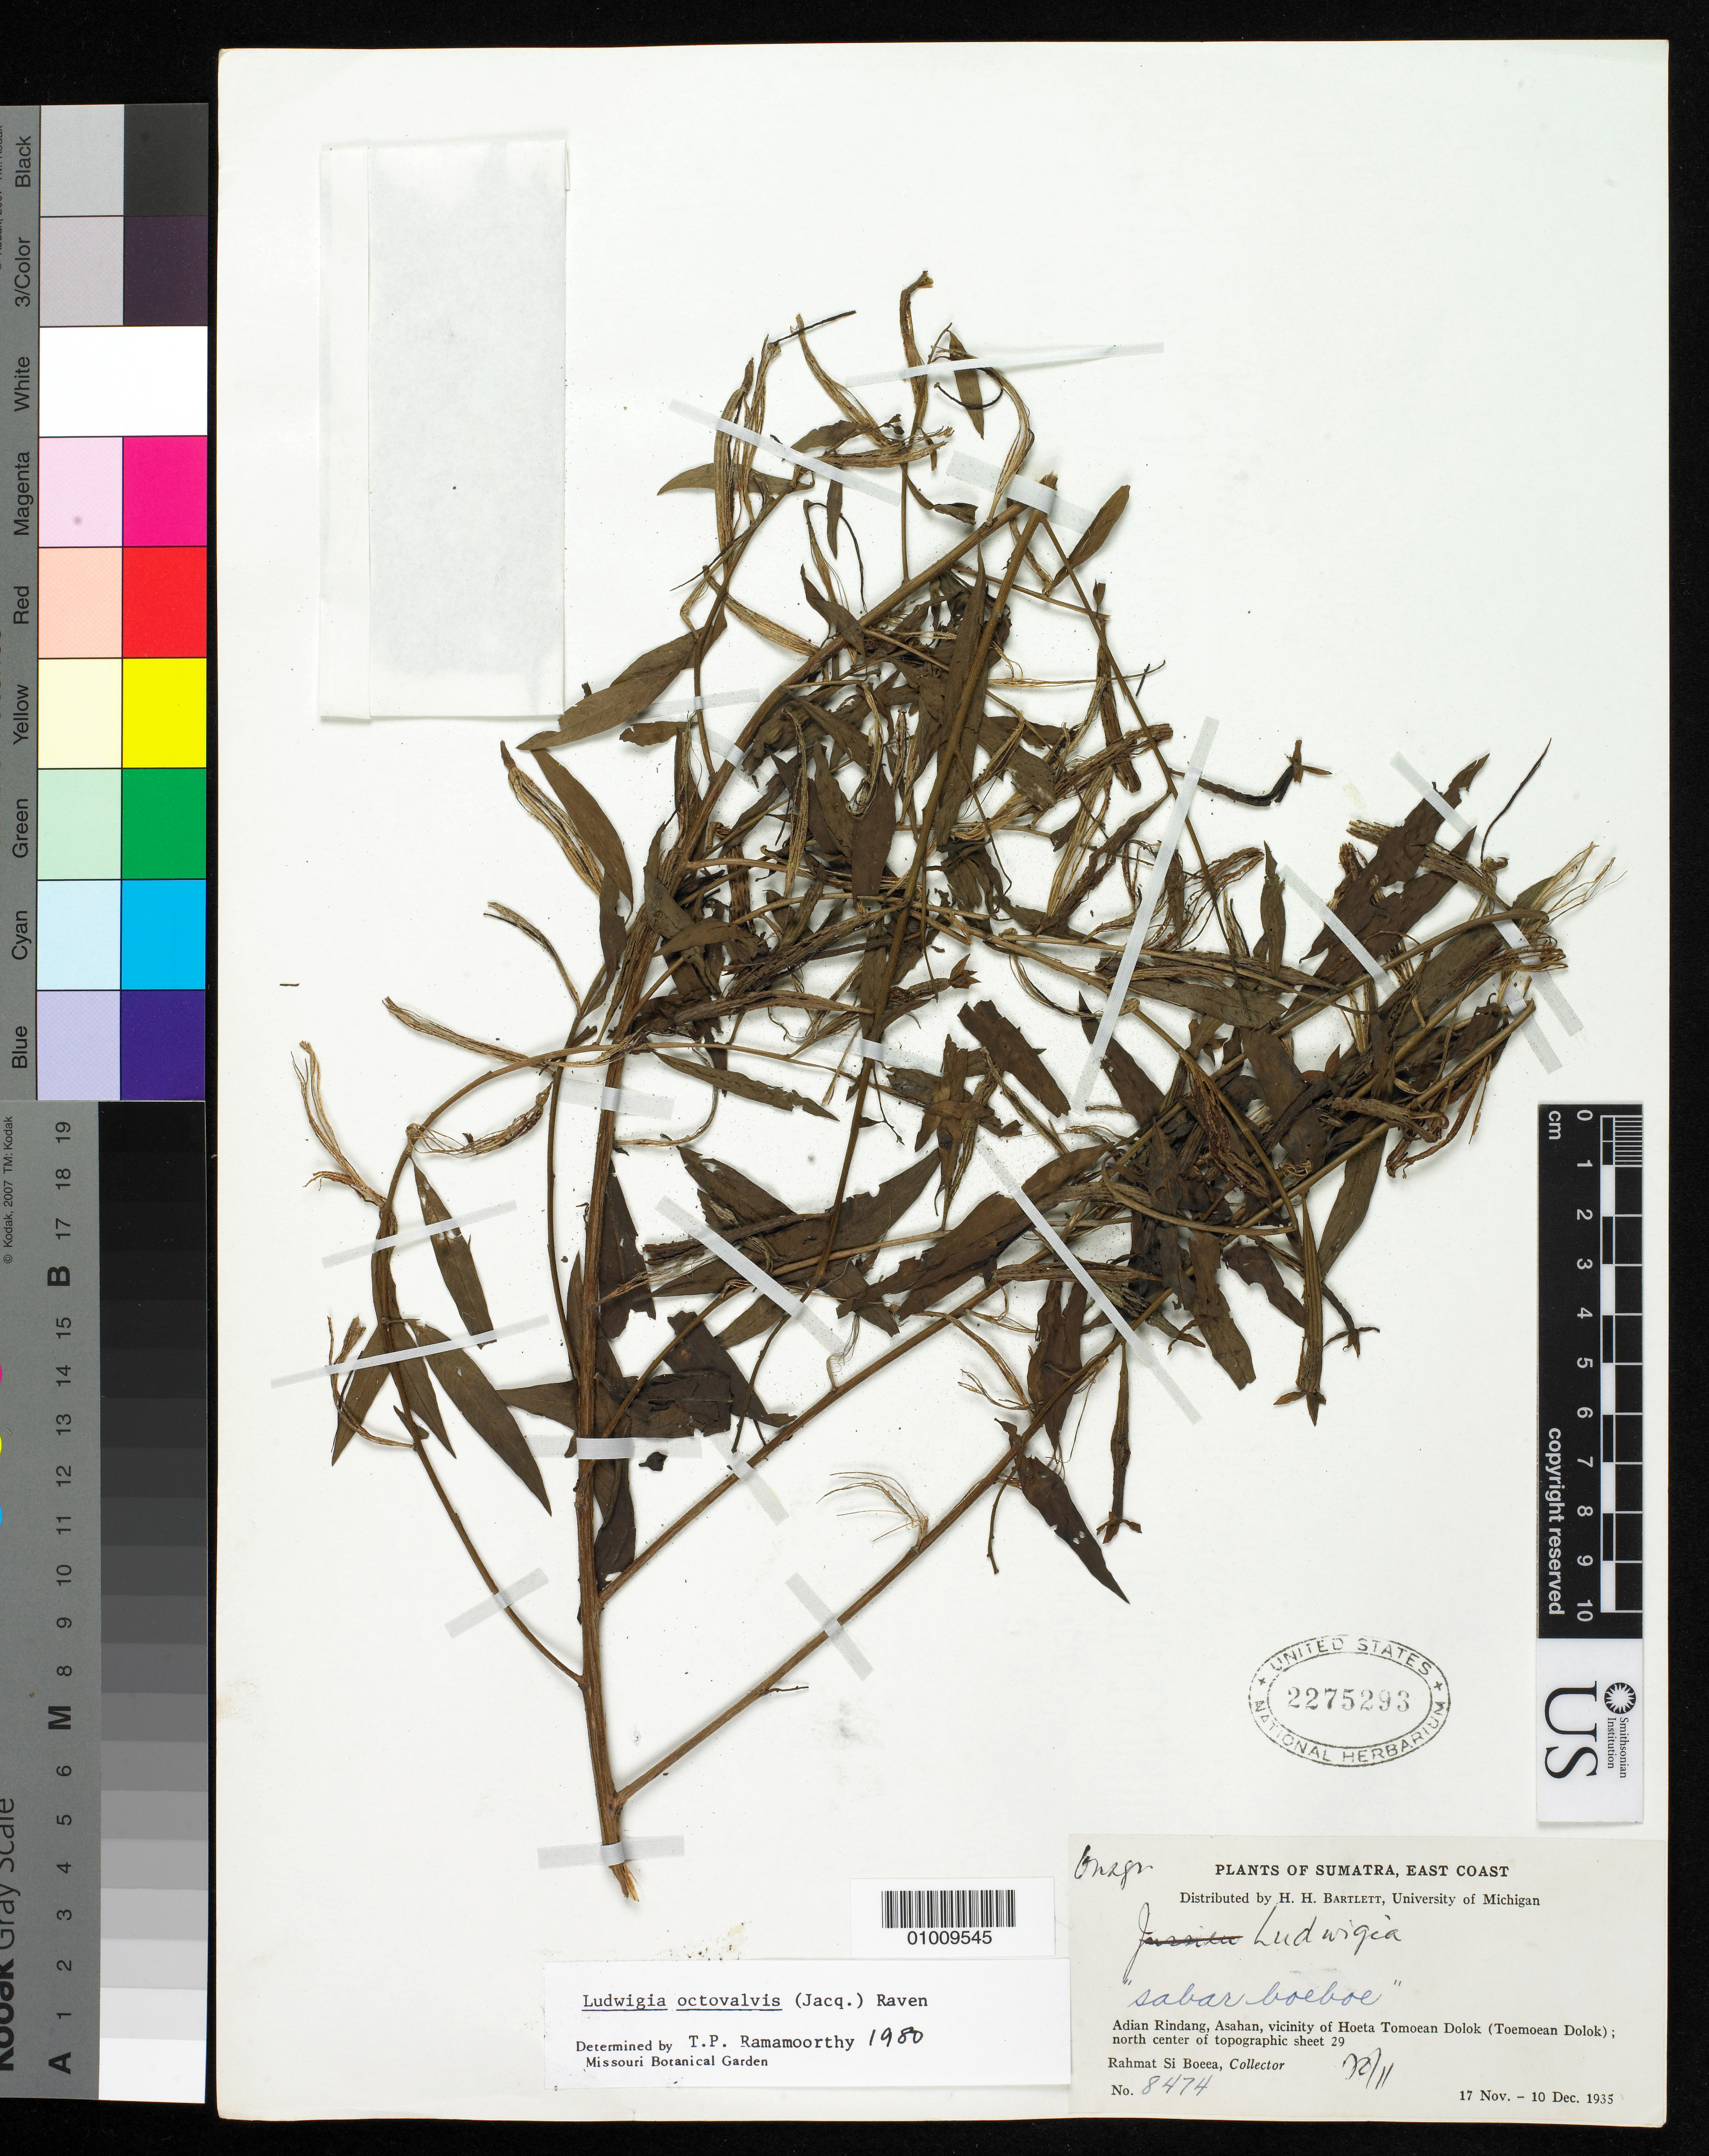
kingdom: Plantae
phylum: Tracheophyta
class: Magnoliopsida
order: Myrtales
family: Onagraceae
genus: Ludwigia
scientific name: Ludwigia octovalvis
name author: (Jacq.) P.H. Raven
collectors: Rahmat Si Boeea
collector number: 8474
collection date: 1935-11-17/1935-12-10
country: Indonesia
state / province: Sumatra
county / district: Sumatera Utara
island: Sumatra I.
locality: (East Coast) Adian Rindang, Asahan, vicinity of Hoeta Tomoean Dolok (Toemoean Dolok)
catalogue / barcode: US 2275293